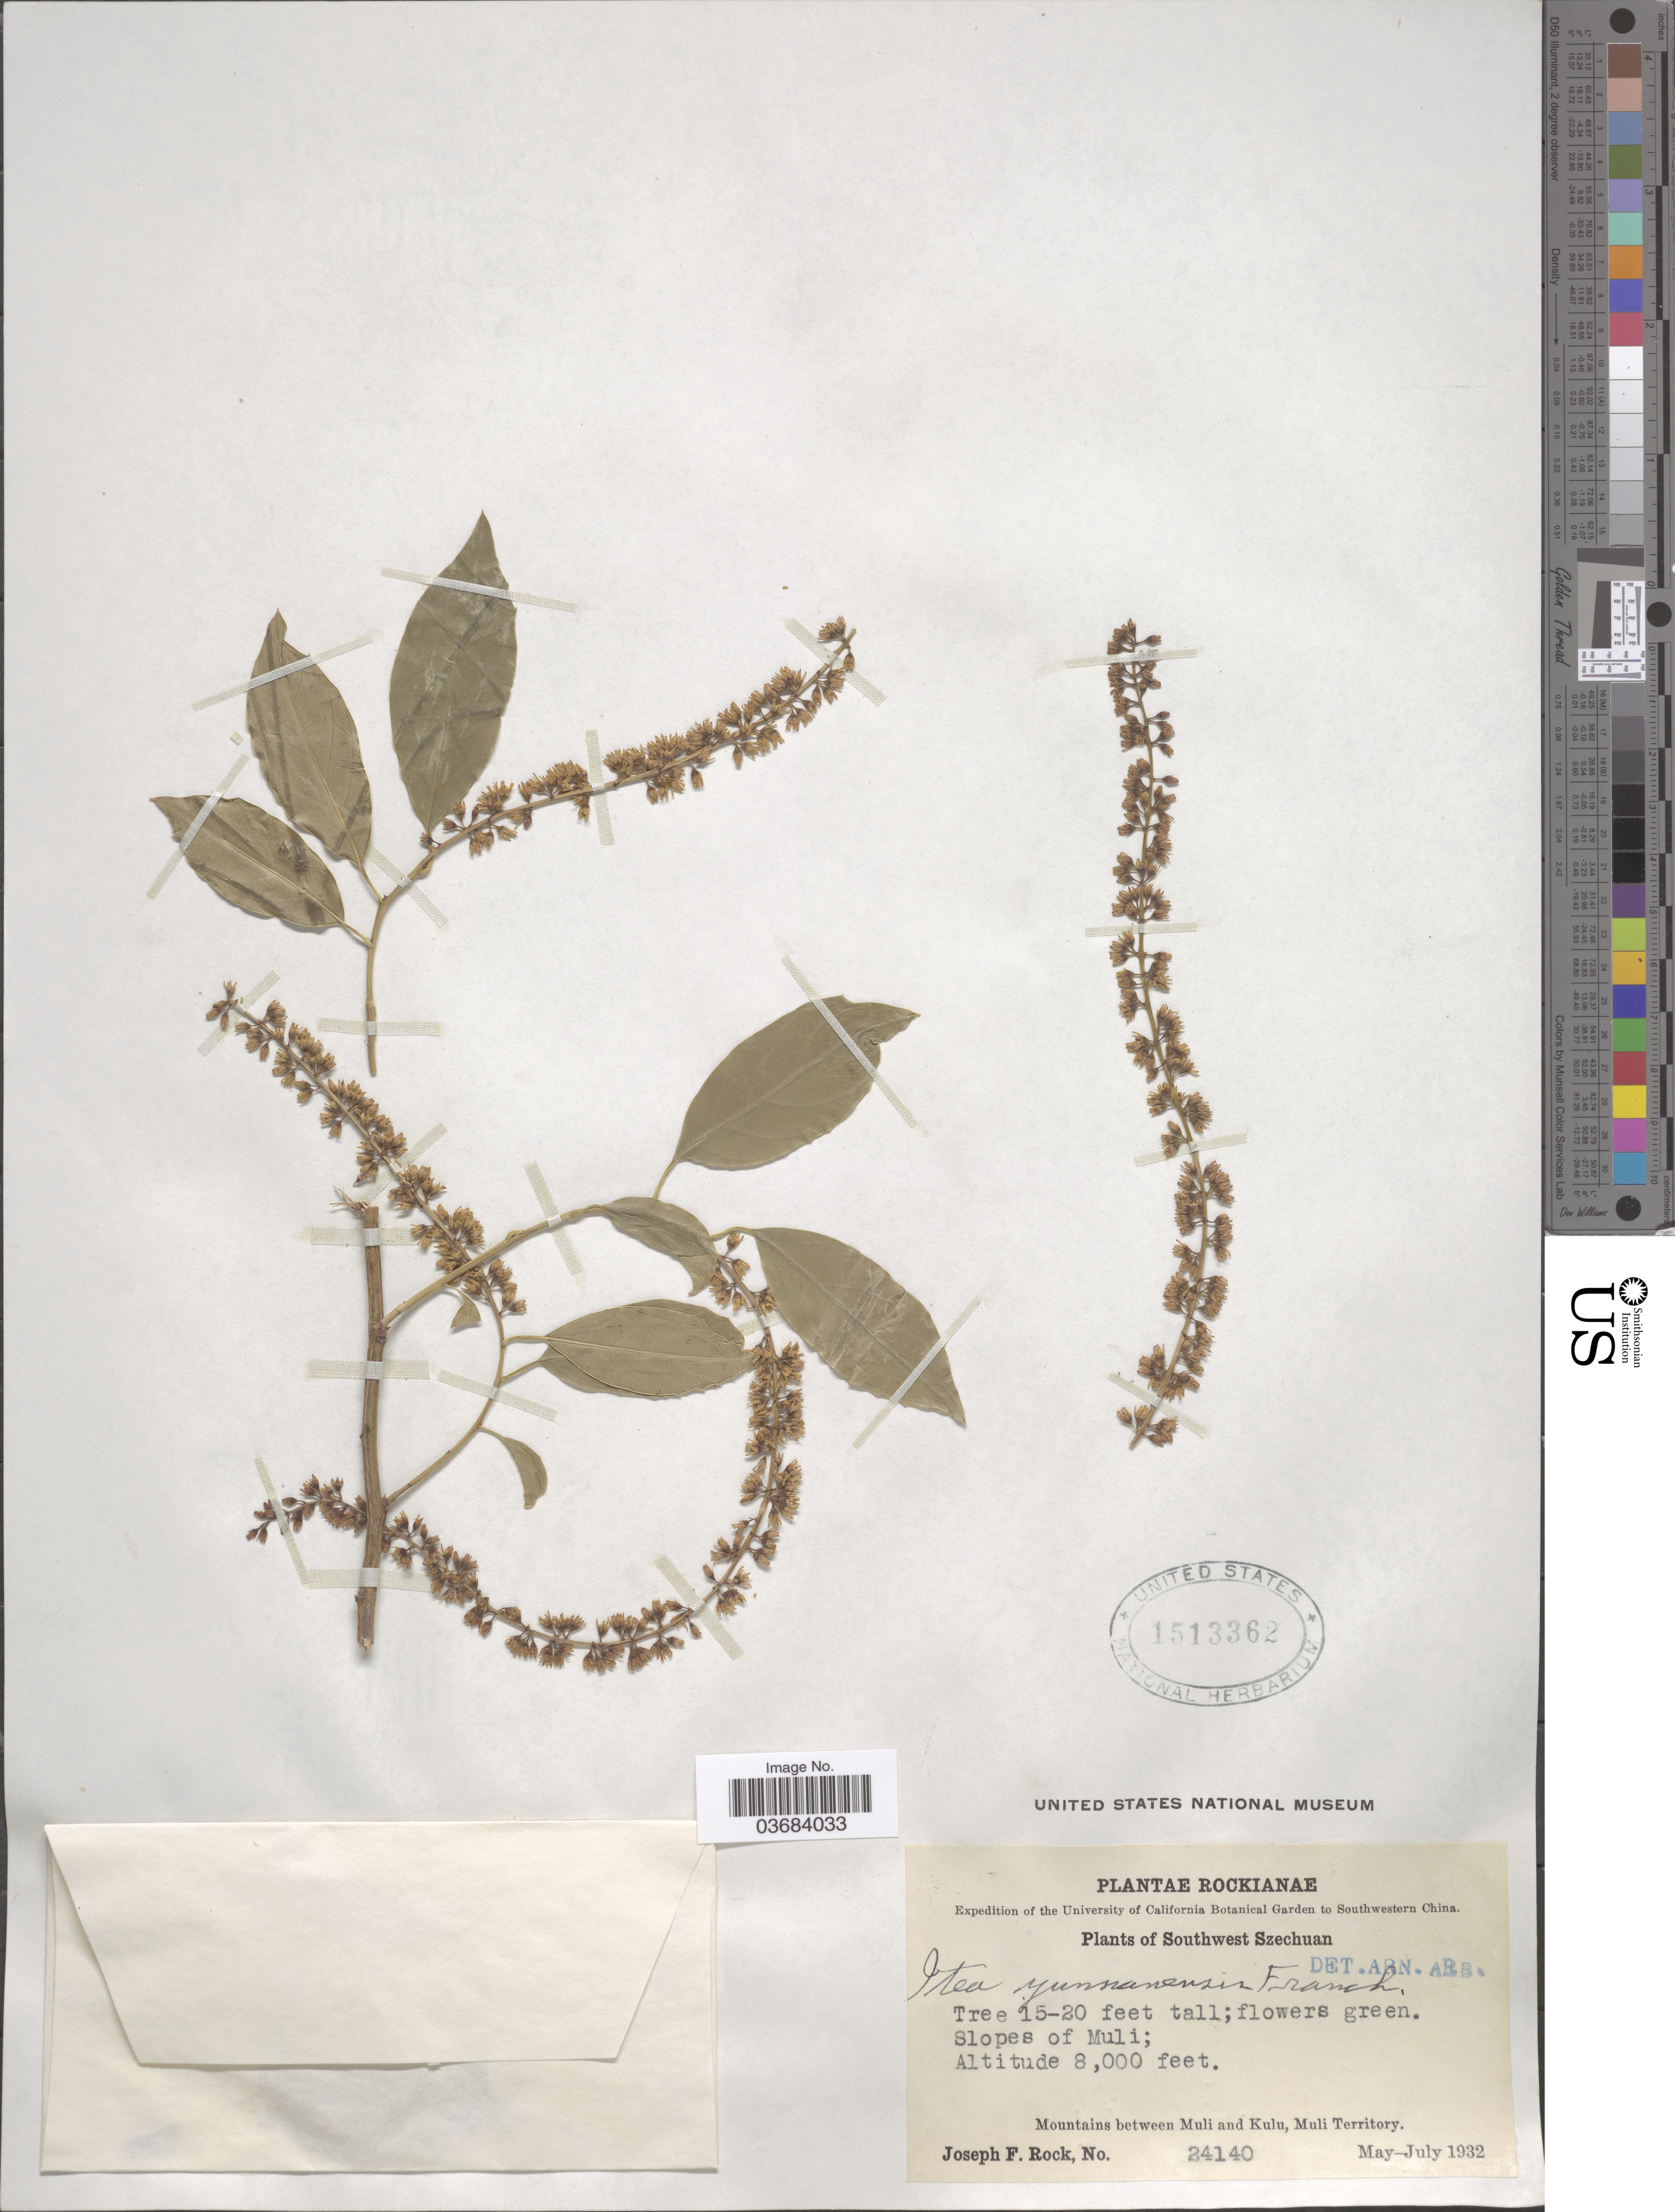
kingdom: Plantae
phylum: Tracheophyta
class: Magnoliopsida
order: Saxifragales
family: Iteaceae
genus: Itea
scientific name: Itea yunnanensis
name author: Franch.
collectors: J. F. Rock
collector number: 24140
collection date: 1932-05/1932-07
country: China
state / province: Sichuan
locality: Expedition of the University of California Botanical Garden to Southwestern China. Southwest Szechuan. Slopes of Muli. Mountains between Muli and Kulu, Muli Territory.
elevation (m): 2438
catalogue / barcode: US 1513362